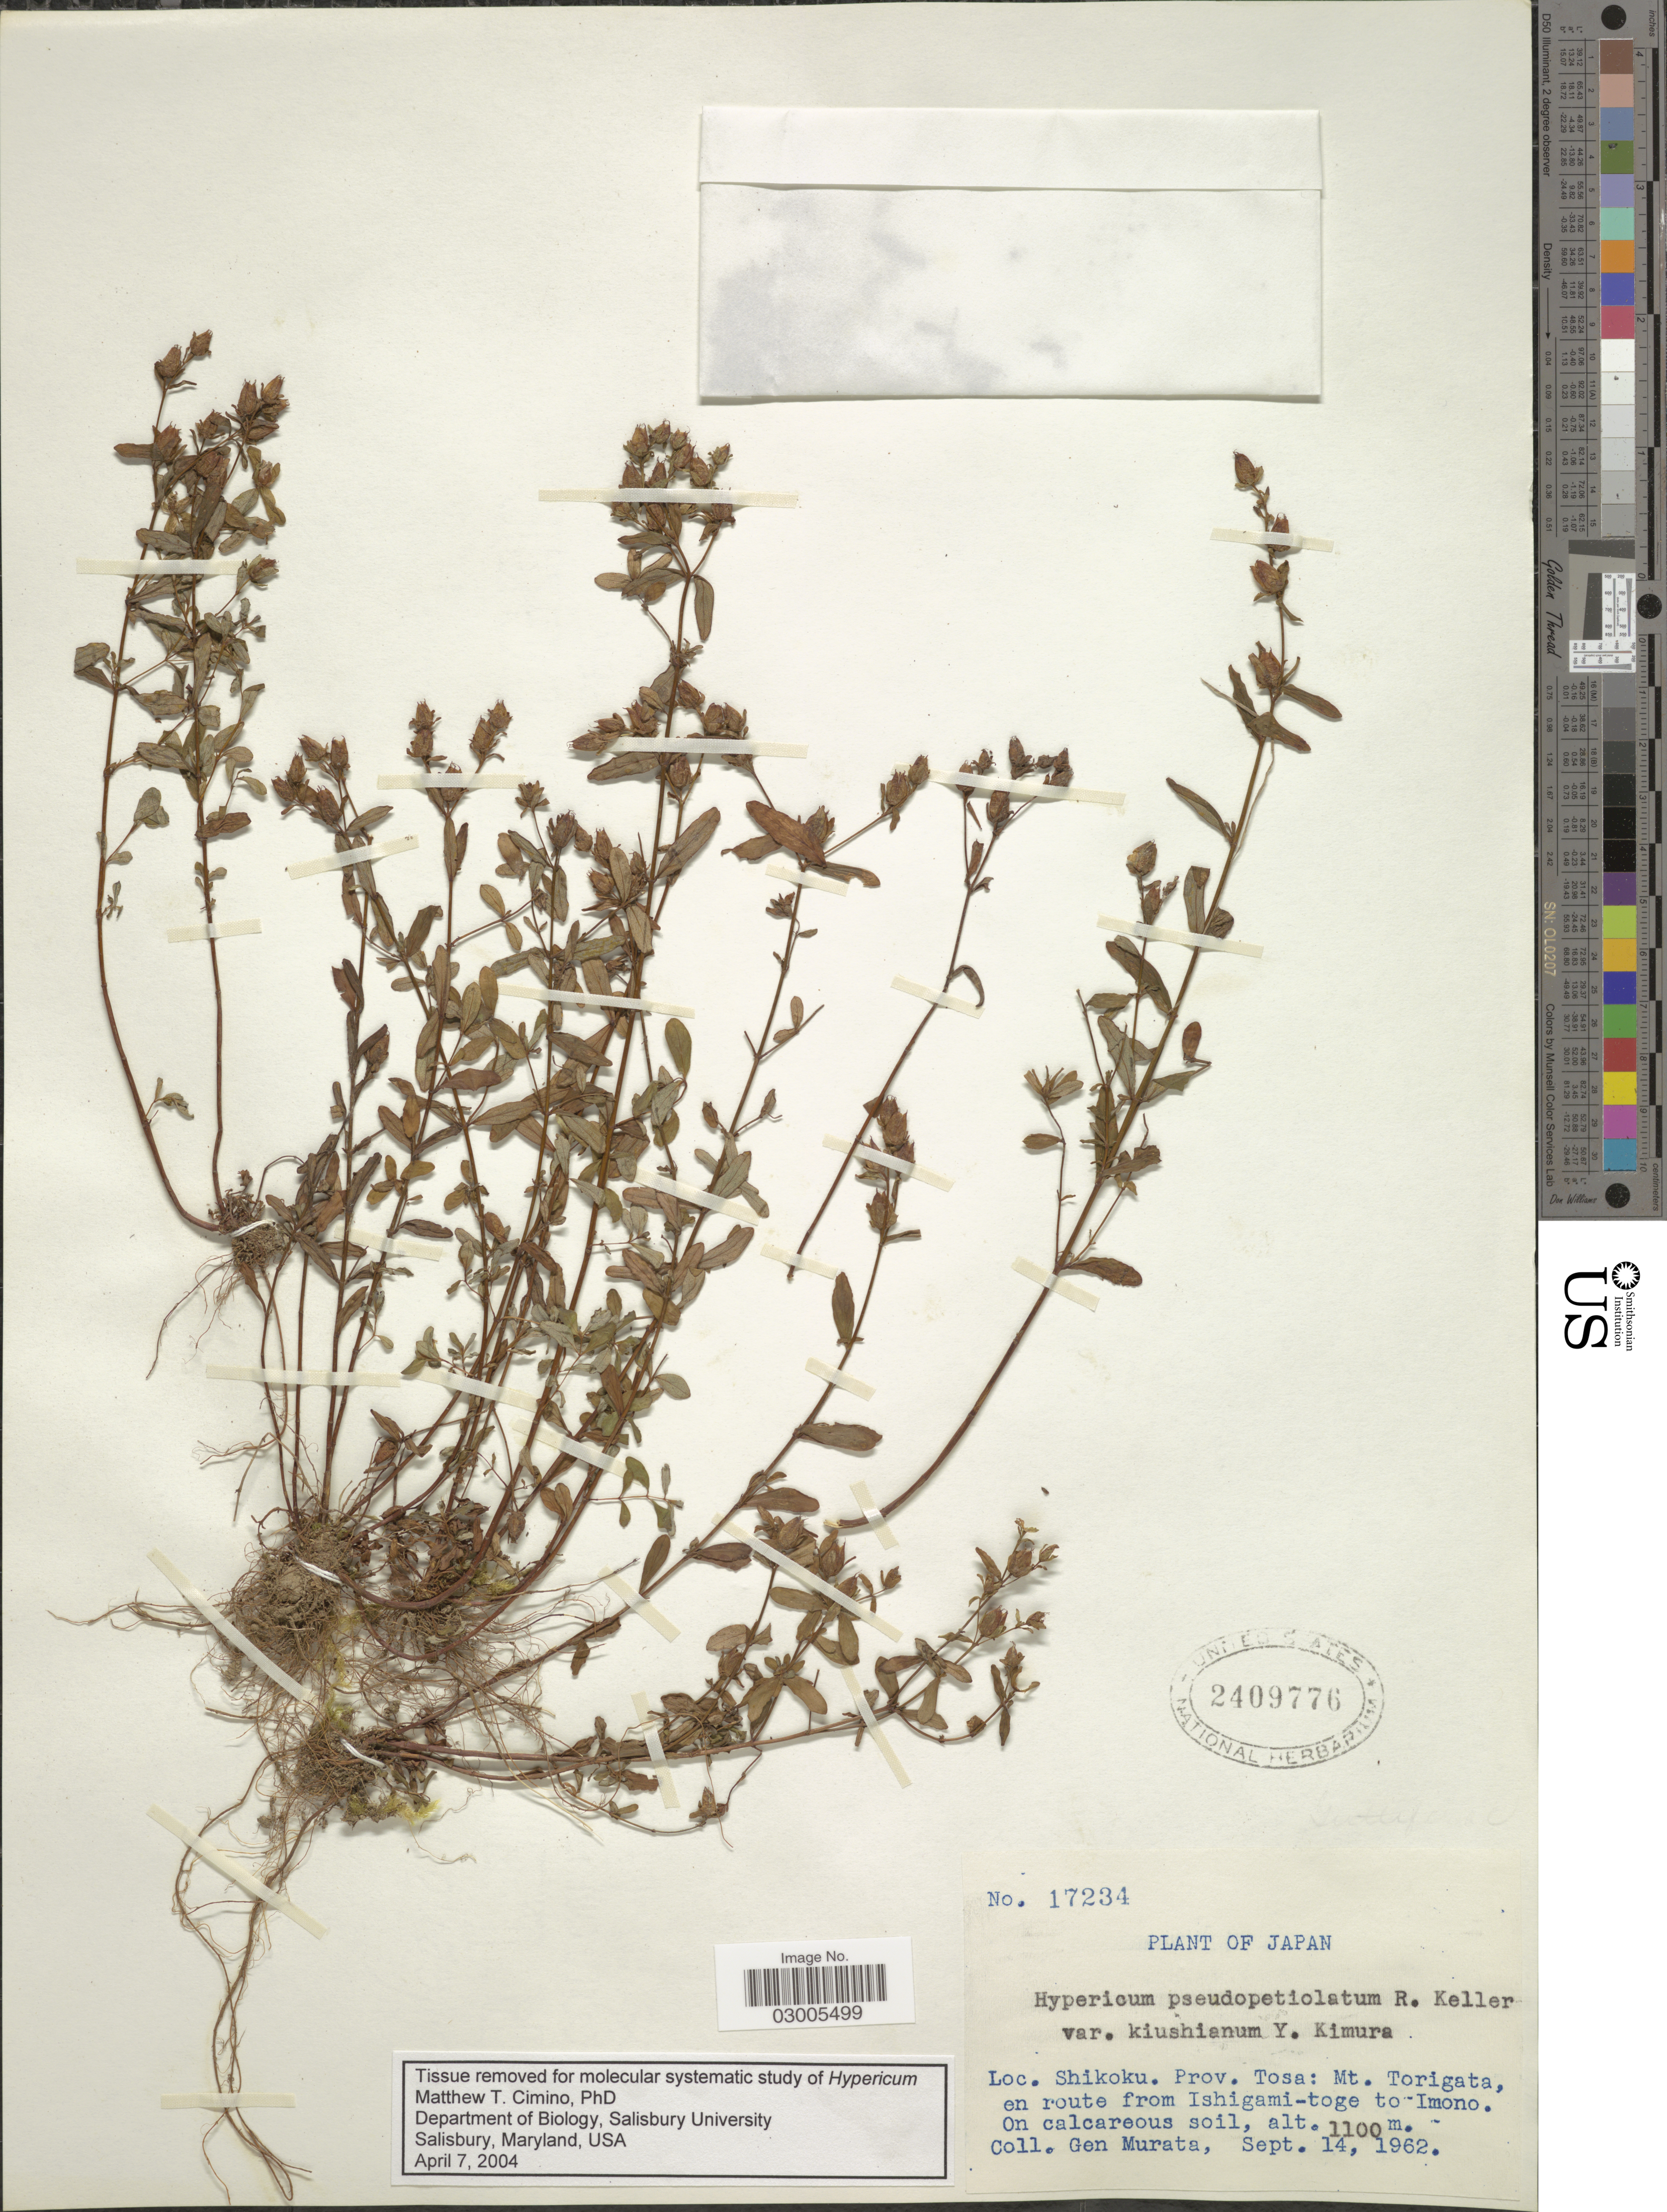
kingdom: Plantae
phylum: Tracheophyta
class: Magnoliopsida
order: Malpighiales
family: Hypericaceae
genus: Hypericum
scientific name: Hypericum pseudopetiolatum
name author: R. Keller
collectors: G. Murata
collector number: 17234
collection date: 1962-09-14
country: Japan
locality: Shikoku. Prov. Tosa: Mt. Torigata, en route from Ishigami-toge to Imono.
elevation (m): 1100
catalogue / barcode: US 2409776